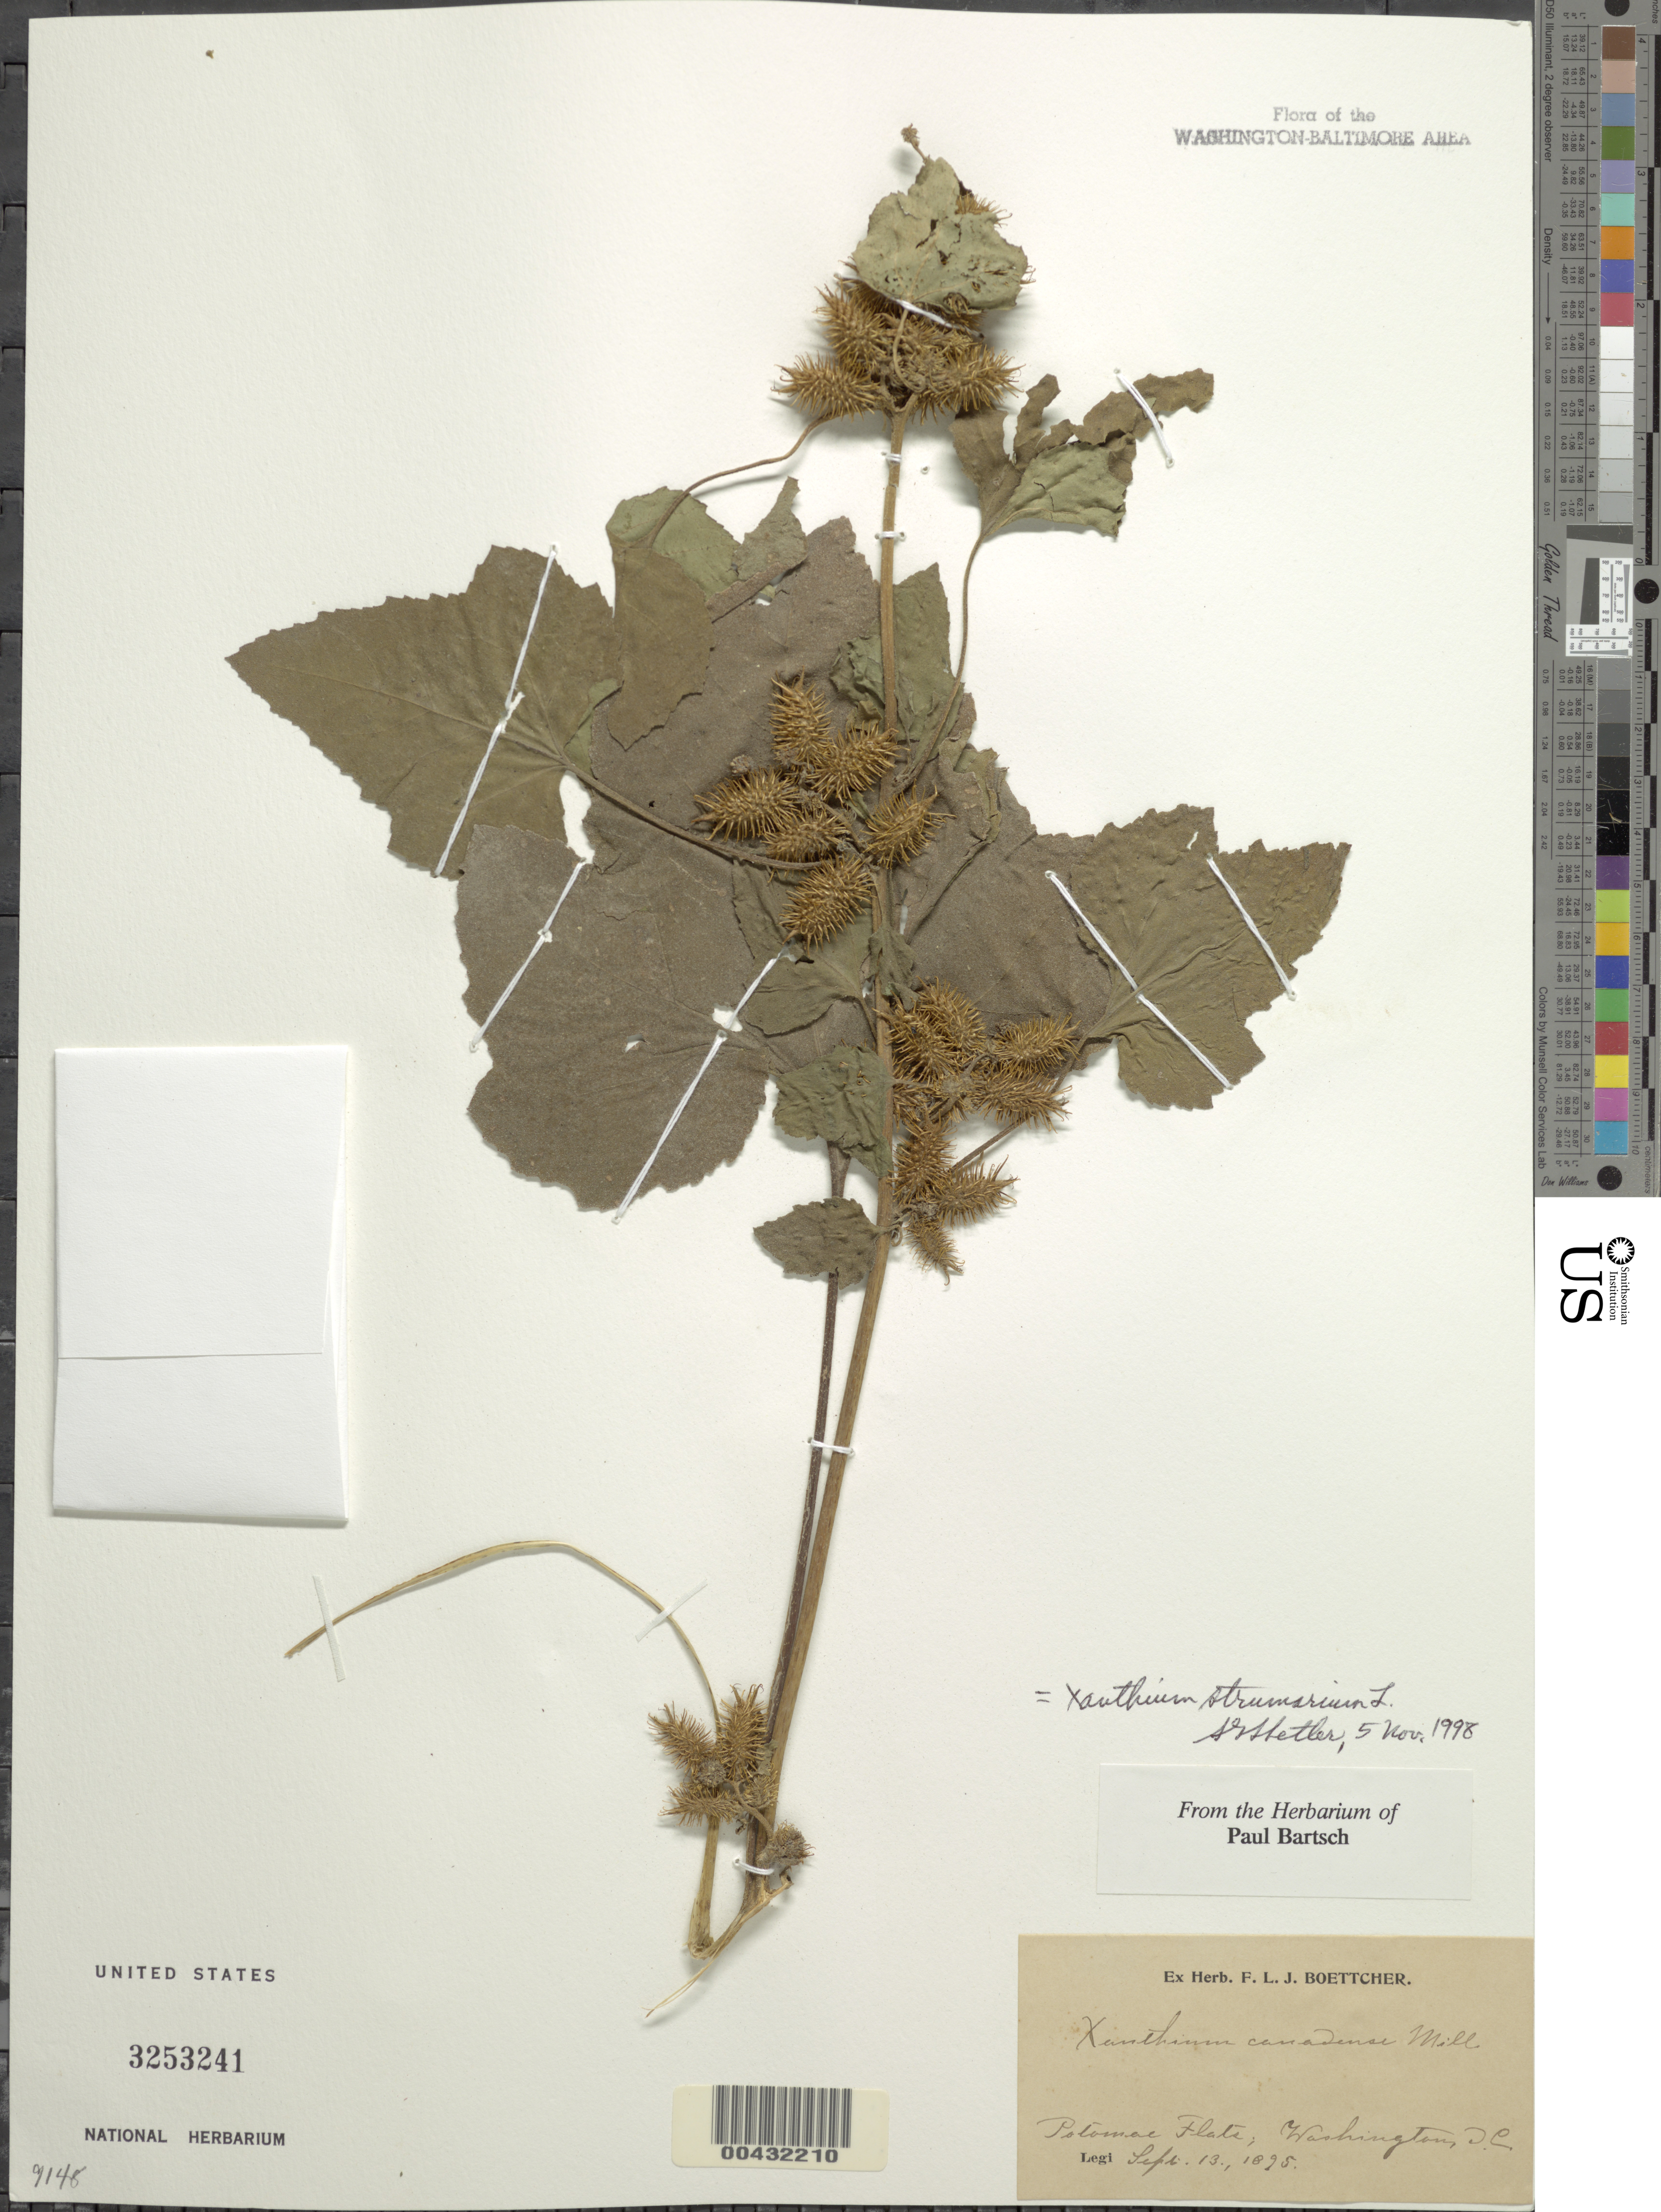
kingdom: Plantae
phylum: Tracheophyta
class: Magnoliopsida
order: Asterales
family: Asteraceae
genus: Xanthium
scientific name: Xanthium strumarium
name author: L.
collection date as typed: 13 Sep 1895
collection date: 1895-09-13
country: United States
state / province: District of Columbia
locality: Potomac flats, Washington DC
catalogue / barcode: US 3253241